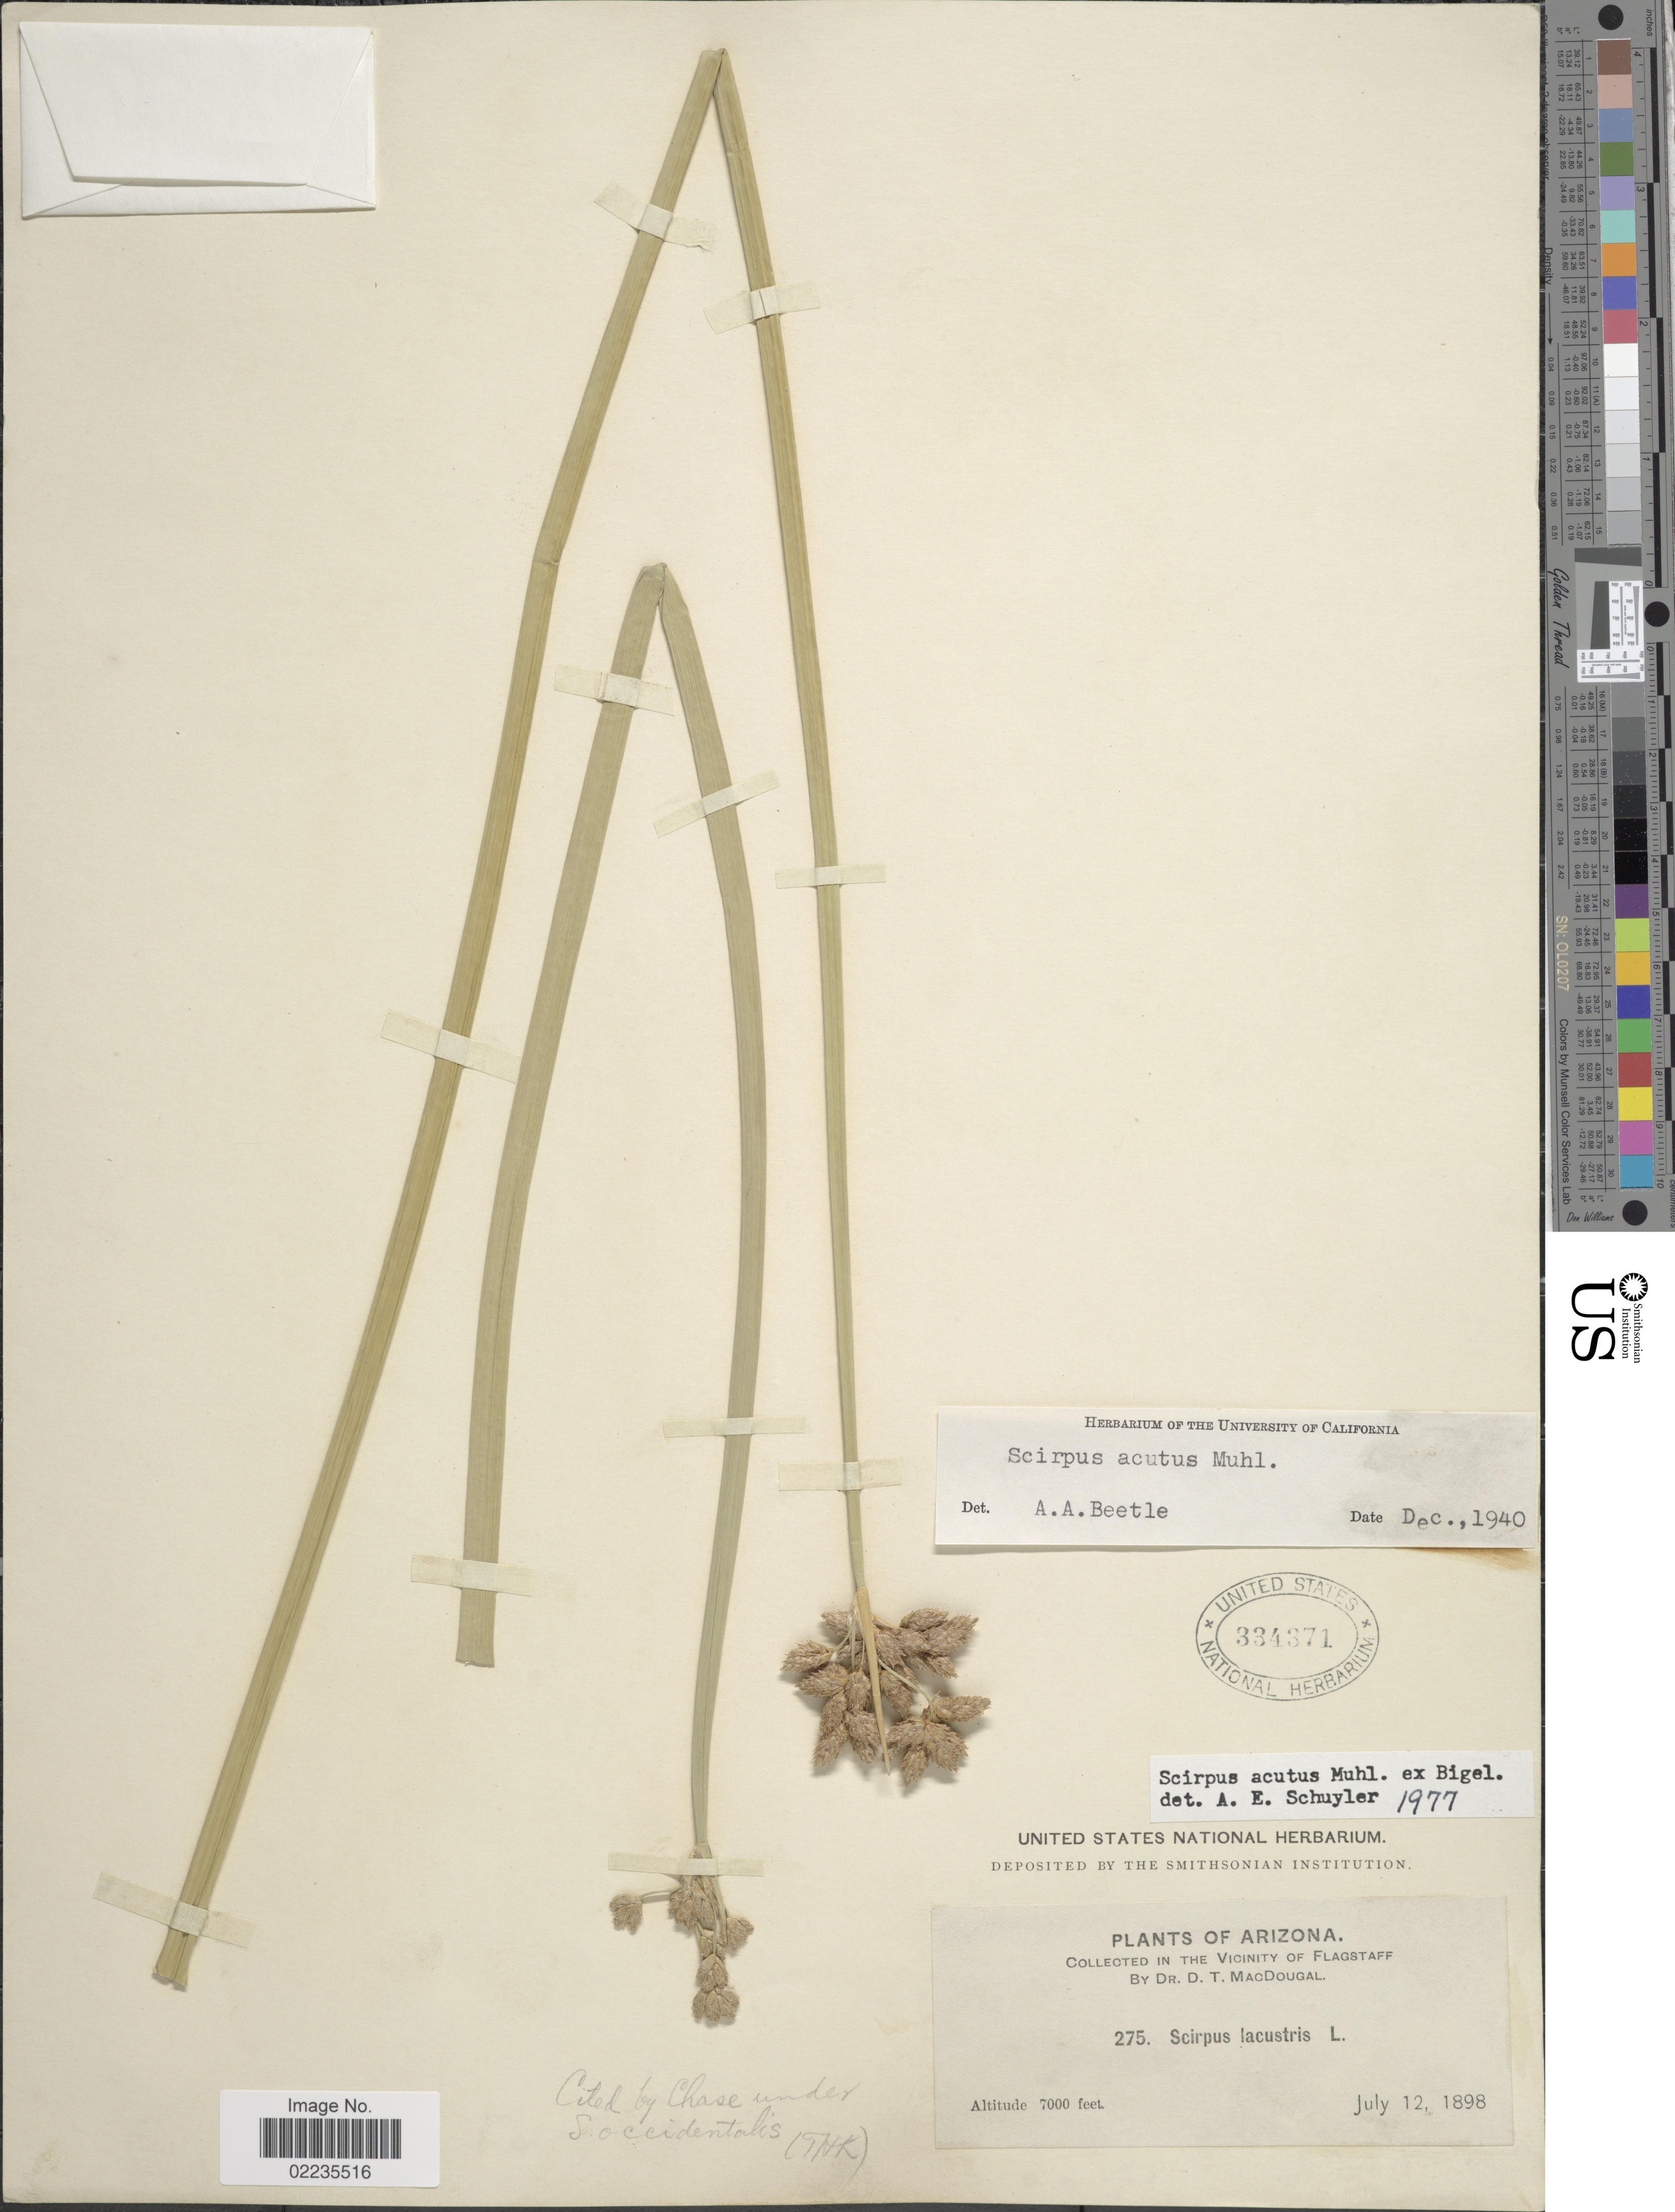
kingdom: Plantae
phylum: Tracheophyta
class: Liliopsida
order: Poales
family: Cyperaceae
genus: Schoenoplectus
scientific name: Schoenoplectus acutus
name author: (Muhl. ex Bigelow) Á. Löve & D. Löve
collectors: D. T. MacDougal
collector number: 275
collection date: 1898-07-12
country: United States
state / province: Arizona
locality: In The Vicinity of Flagstaff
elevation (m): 2134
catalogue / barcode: US 334371